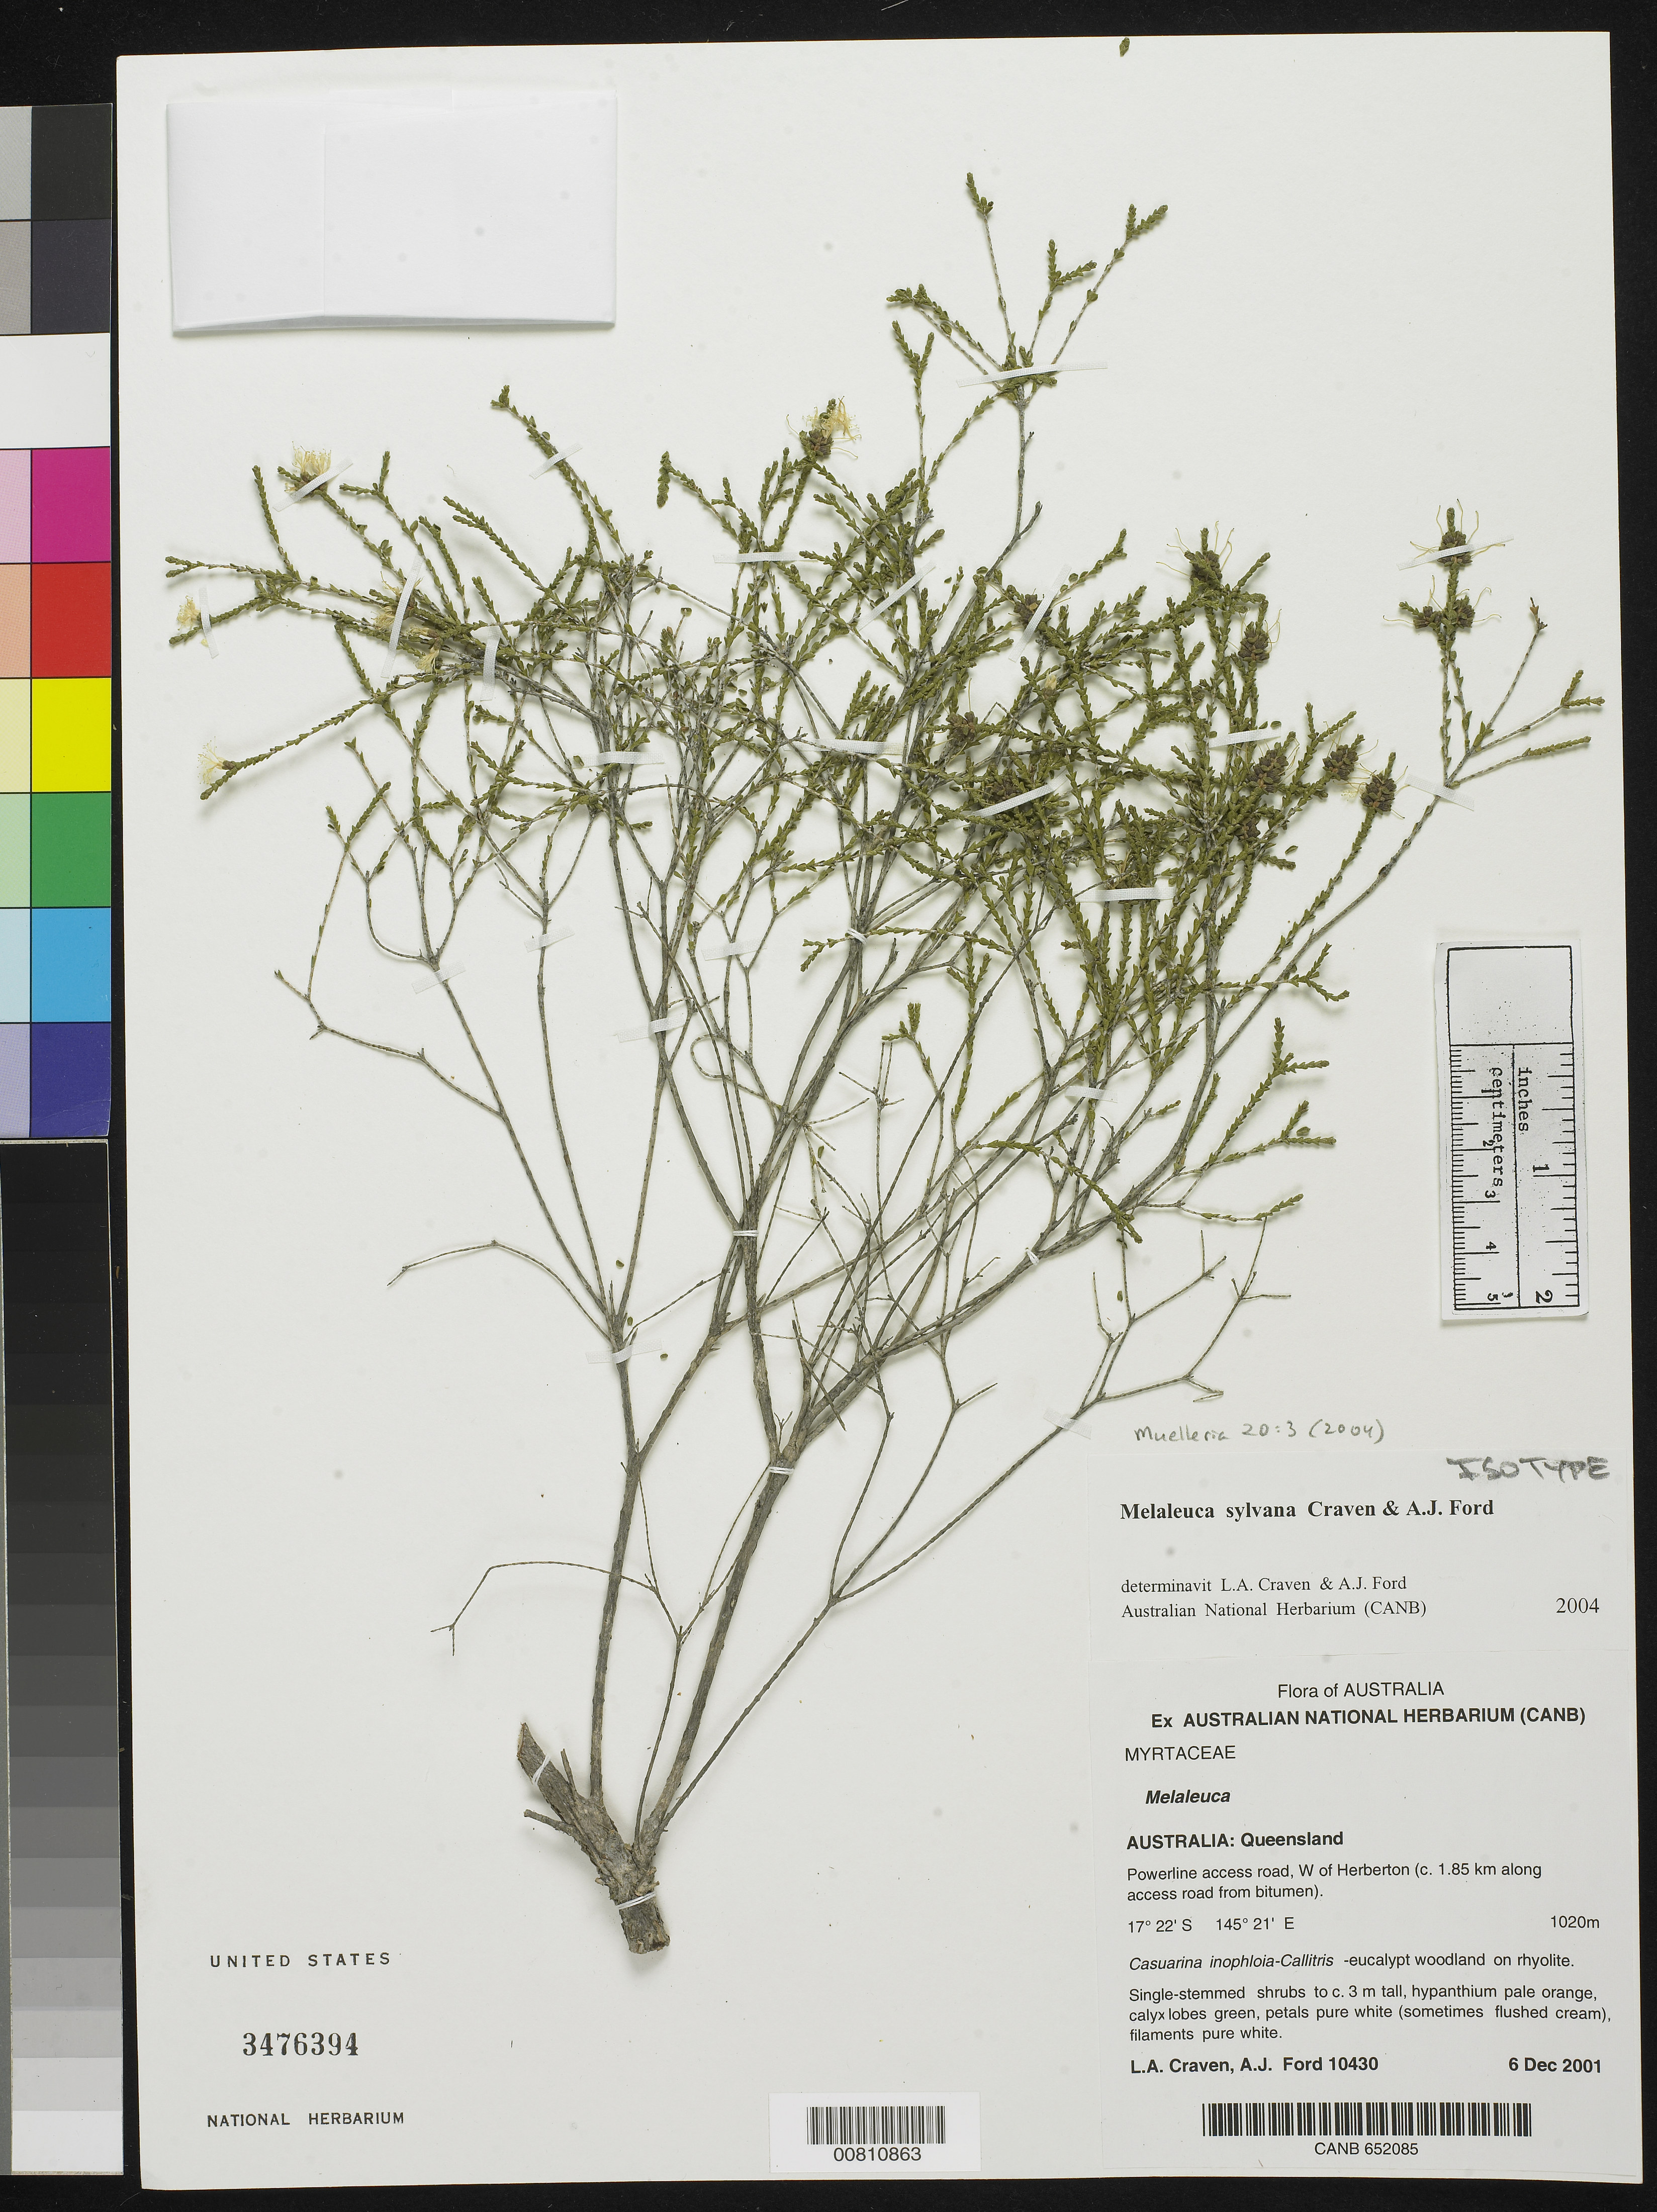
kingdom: Plantae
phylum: Tracheophyta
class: Magnoliopsida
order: Myrtales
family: Myrtaceae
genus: Melaleuca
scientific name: Melaleuca sylvana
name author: Craven & A.J. Ford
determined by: Craven, L. A.; Ford, A. J.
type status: Isotype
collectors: L. A. Craven & A. Ford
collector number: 10430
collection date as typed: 06 Dec 2001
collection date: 2001-12-06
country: Australia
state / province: Queensland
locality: Powerline access road, W of Herberton (c. 1.85 km along access road from bitumen).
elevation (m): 1020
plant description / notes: Holotype at BRI.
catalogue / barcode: US 3476394